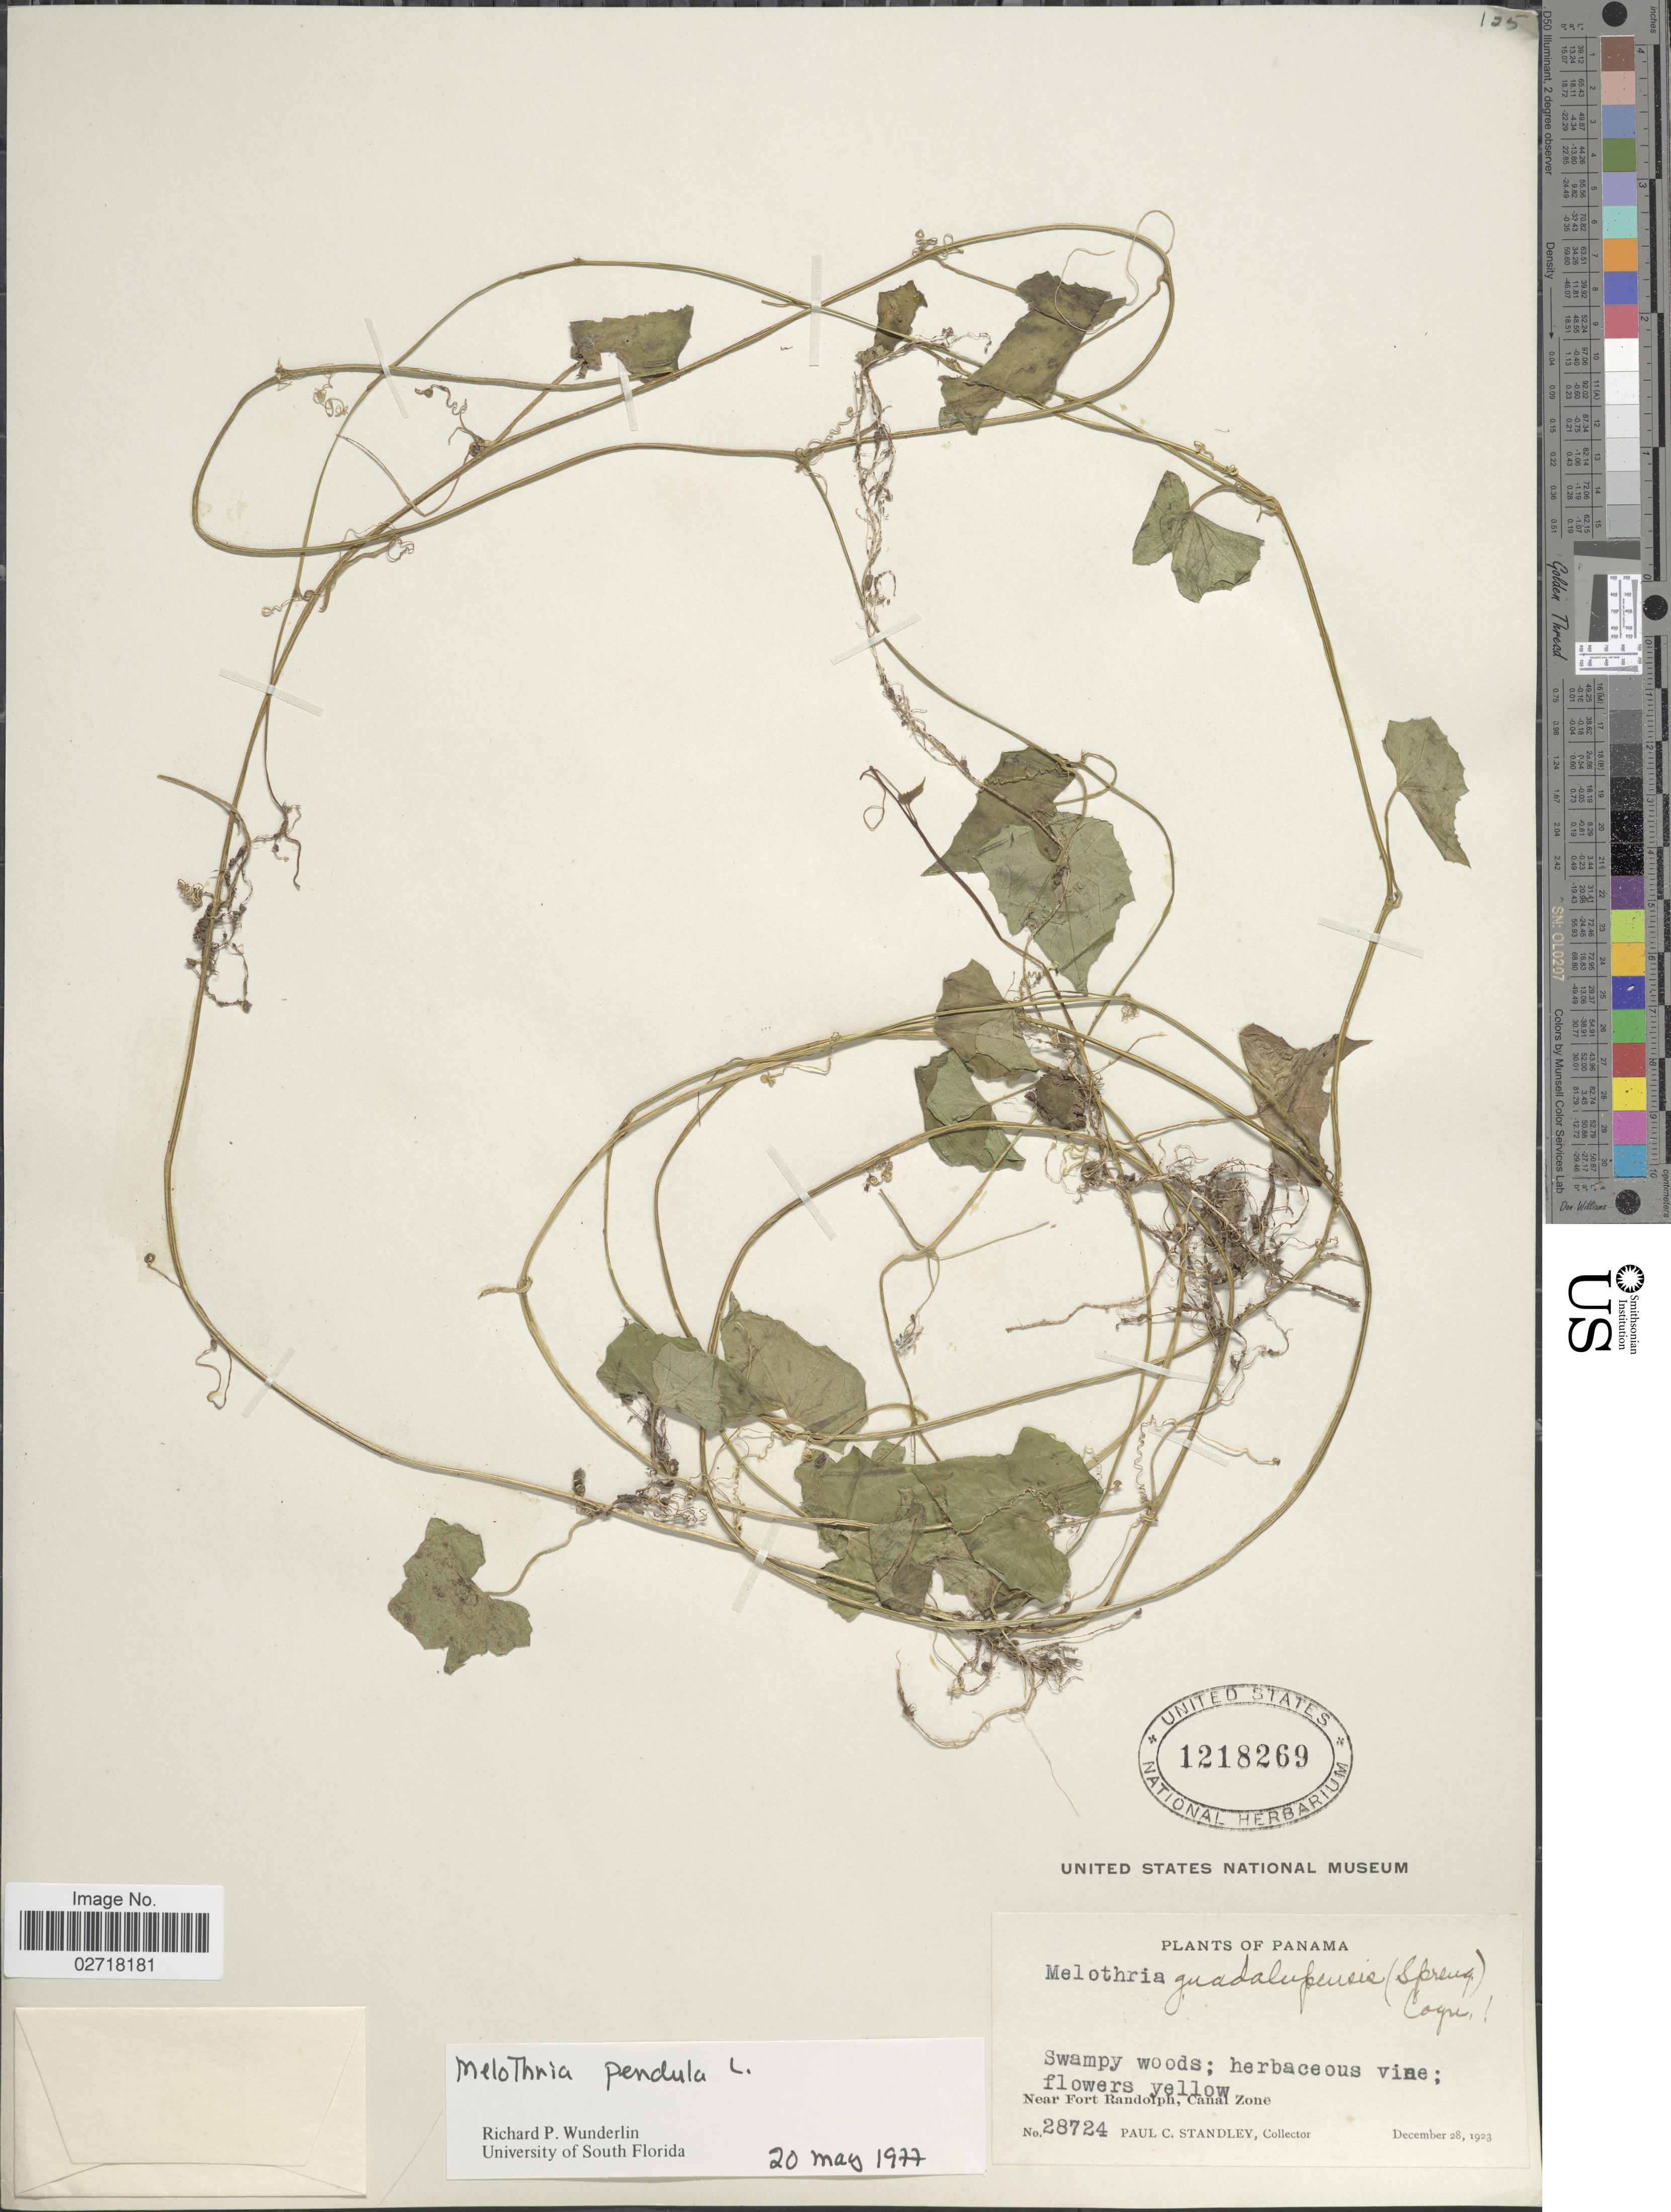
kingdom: Plantae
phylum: Tracheophyta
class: Magnoliopsida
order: Cucurbitales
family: Cucurbitaceae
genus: Melothria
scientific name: Melothria pendula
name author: L.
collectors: P. C. Standley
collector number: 28724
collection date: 1923-12-28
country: Panama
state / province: Colón / Panamá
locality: Near Fort Randolph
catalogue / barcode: US 1218269